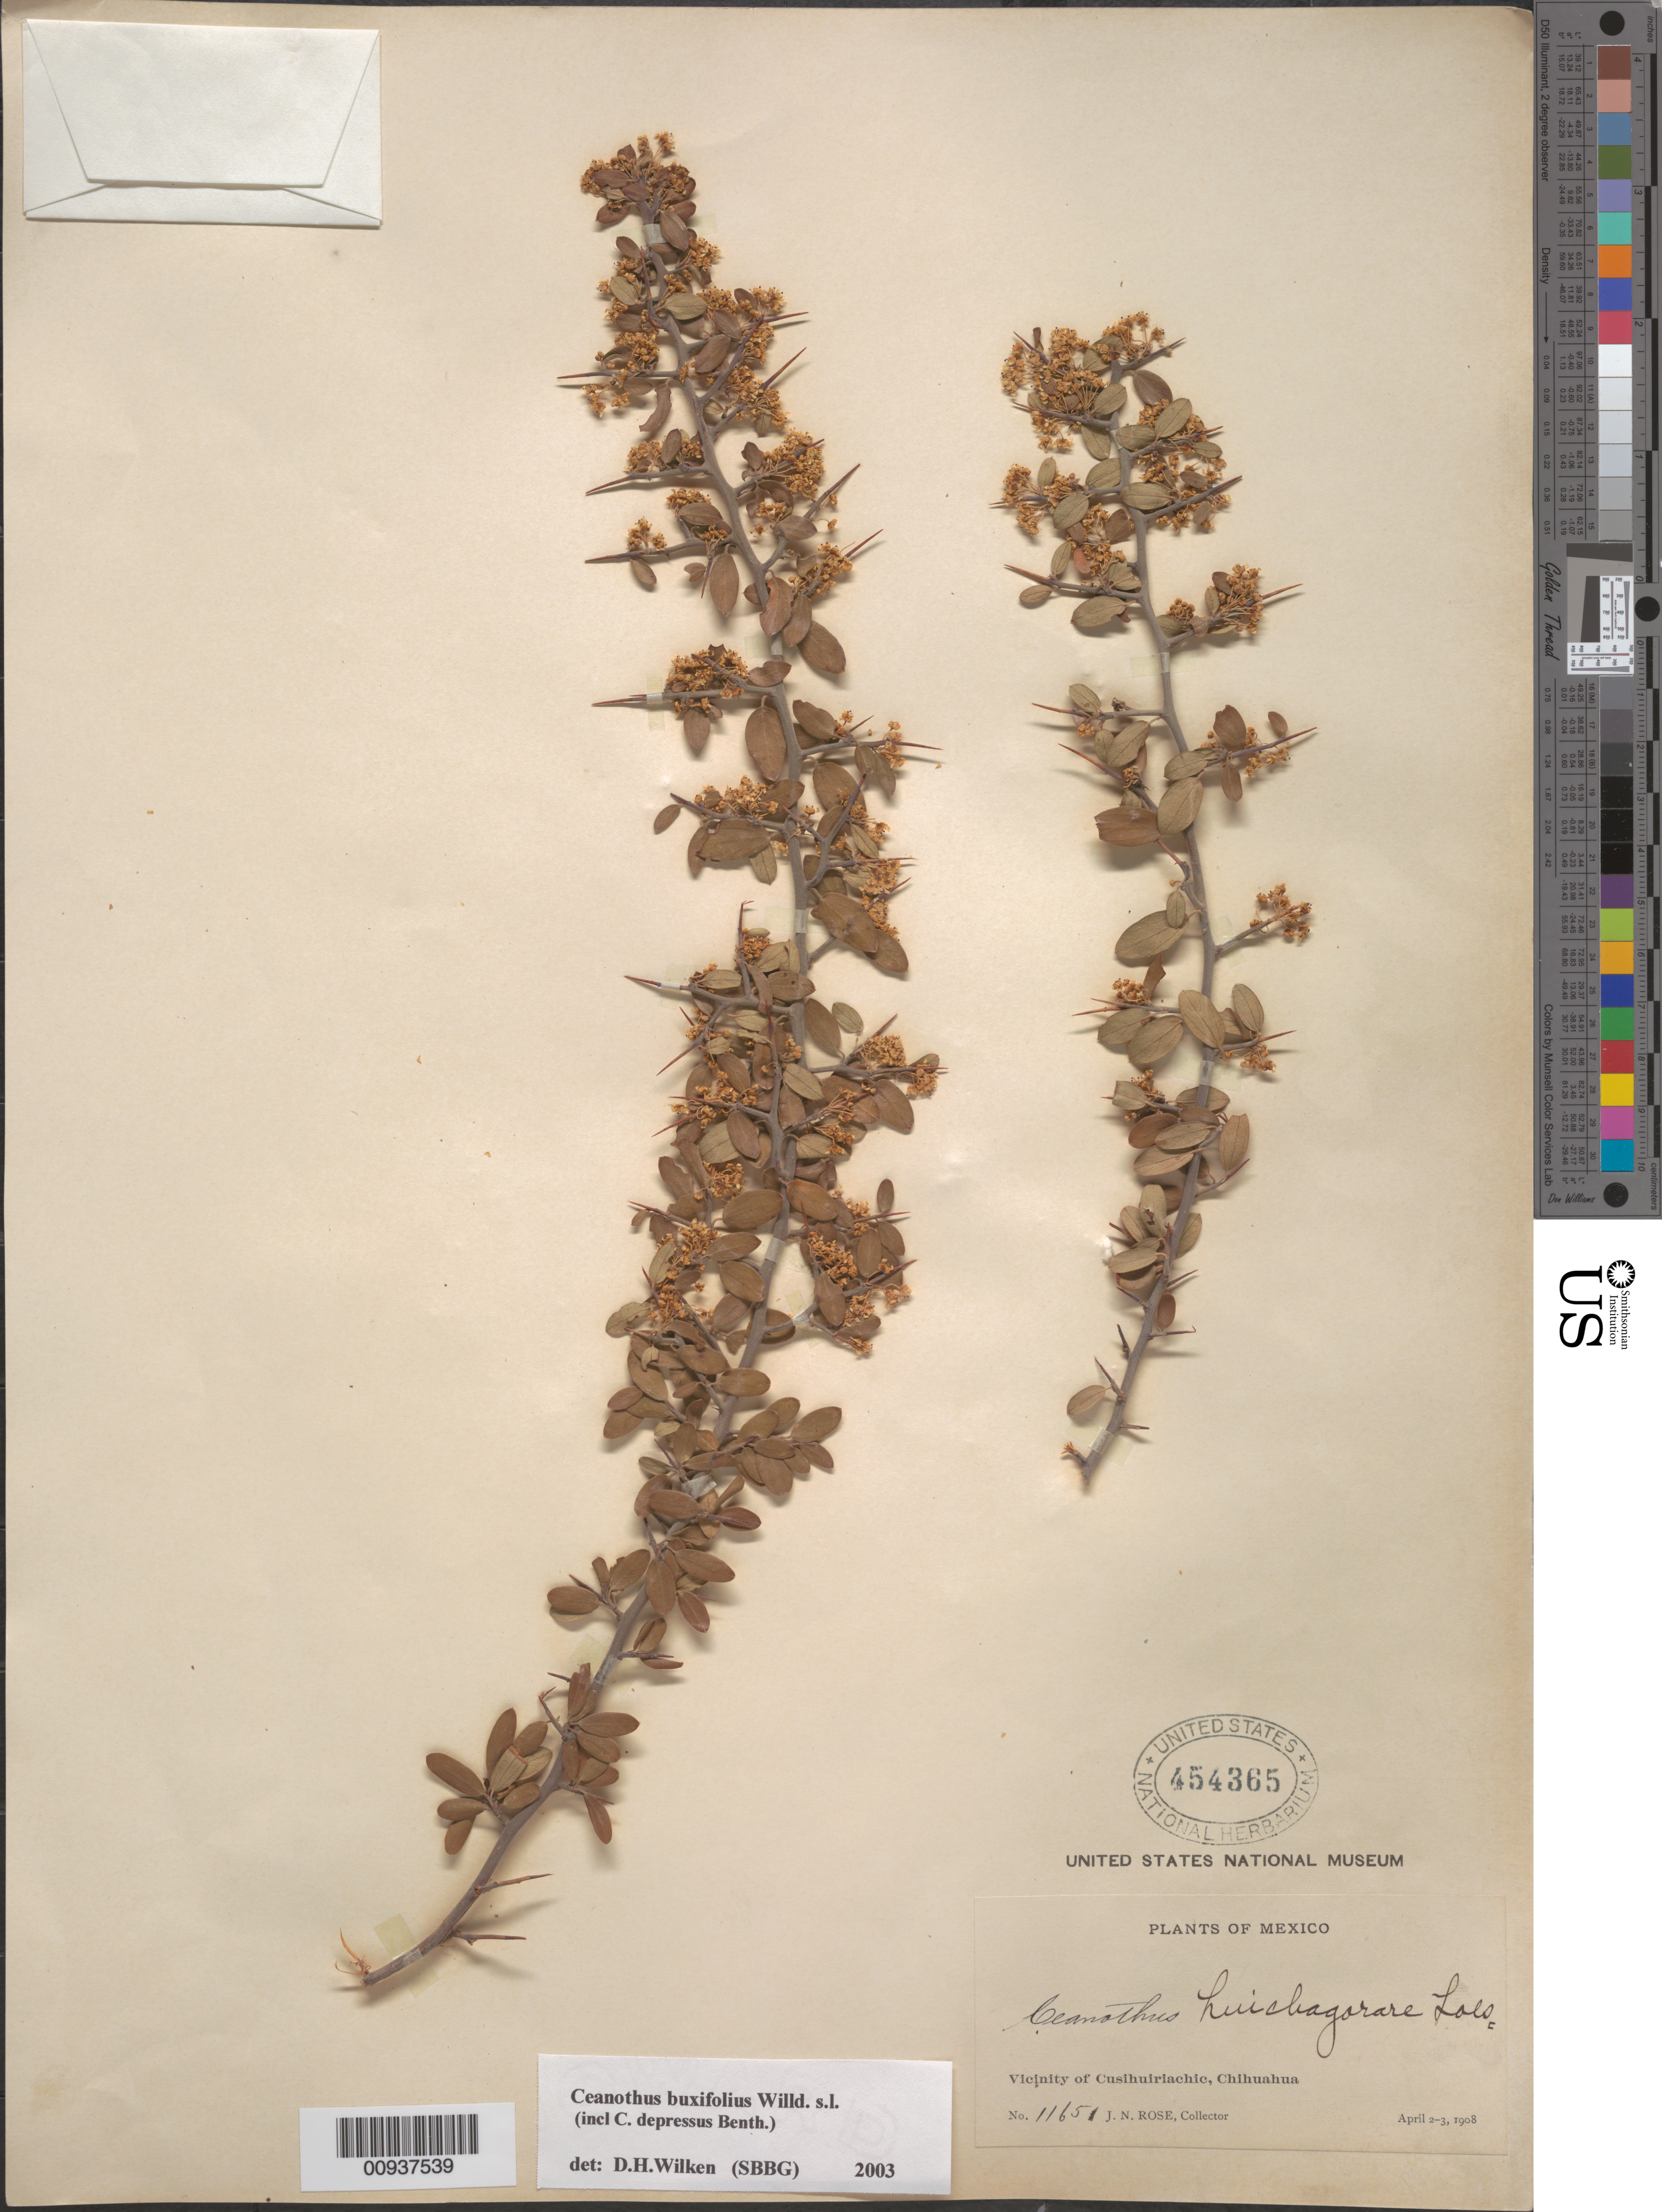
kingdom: Plantae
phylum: Tracheophyta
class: Magnoliopsida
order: Rosales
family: Rhamnaceae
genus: Ceanothus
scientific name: Ceanothus buxifolius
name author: Willd. ex Roem. & Schult.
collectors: J. N. Rose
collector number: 11651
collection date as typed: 02 Apr 1908 to 03 Apr 1908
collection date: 1908-04-02/1908-04-03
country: Mexico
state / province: Chihuahua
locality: Vicinity of Cusihuiriachic.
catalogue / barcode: US 454365